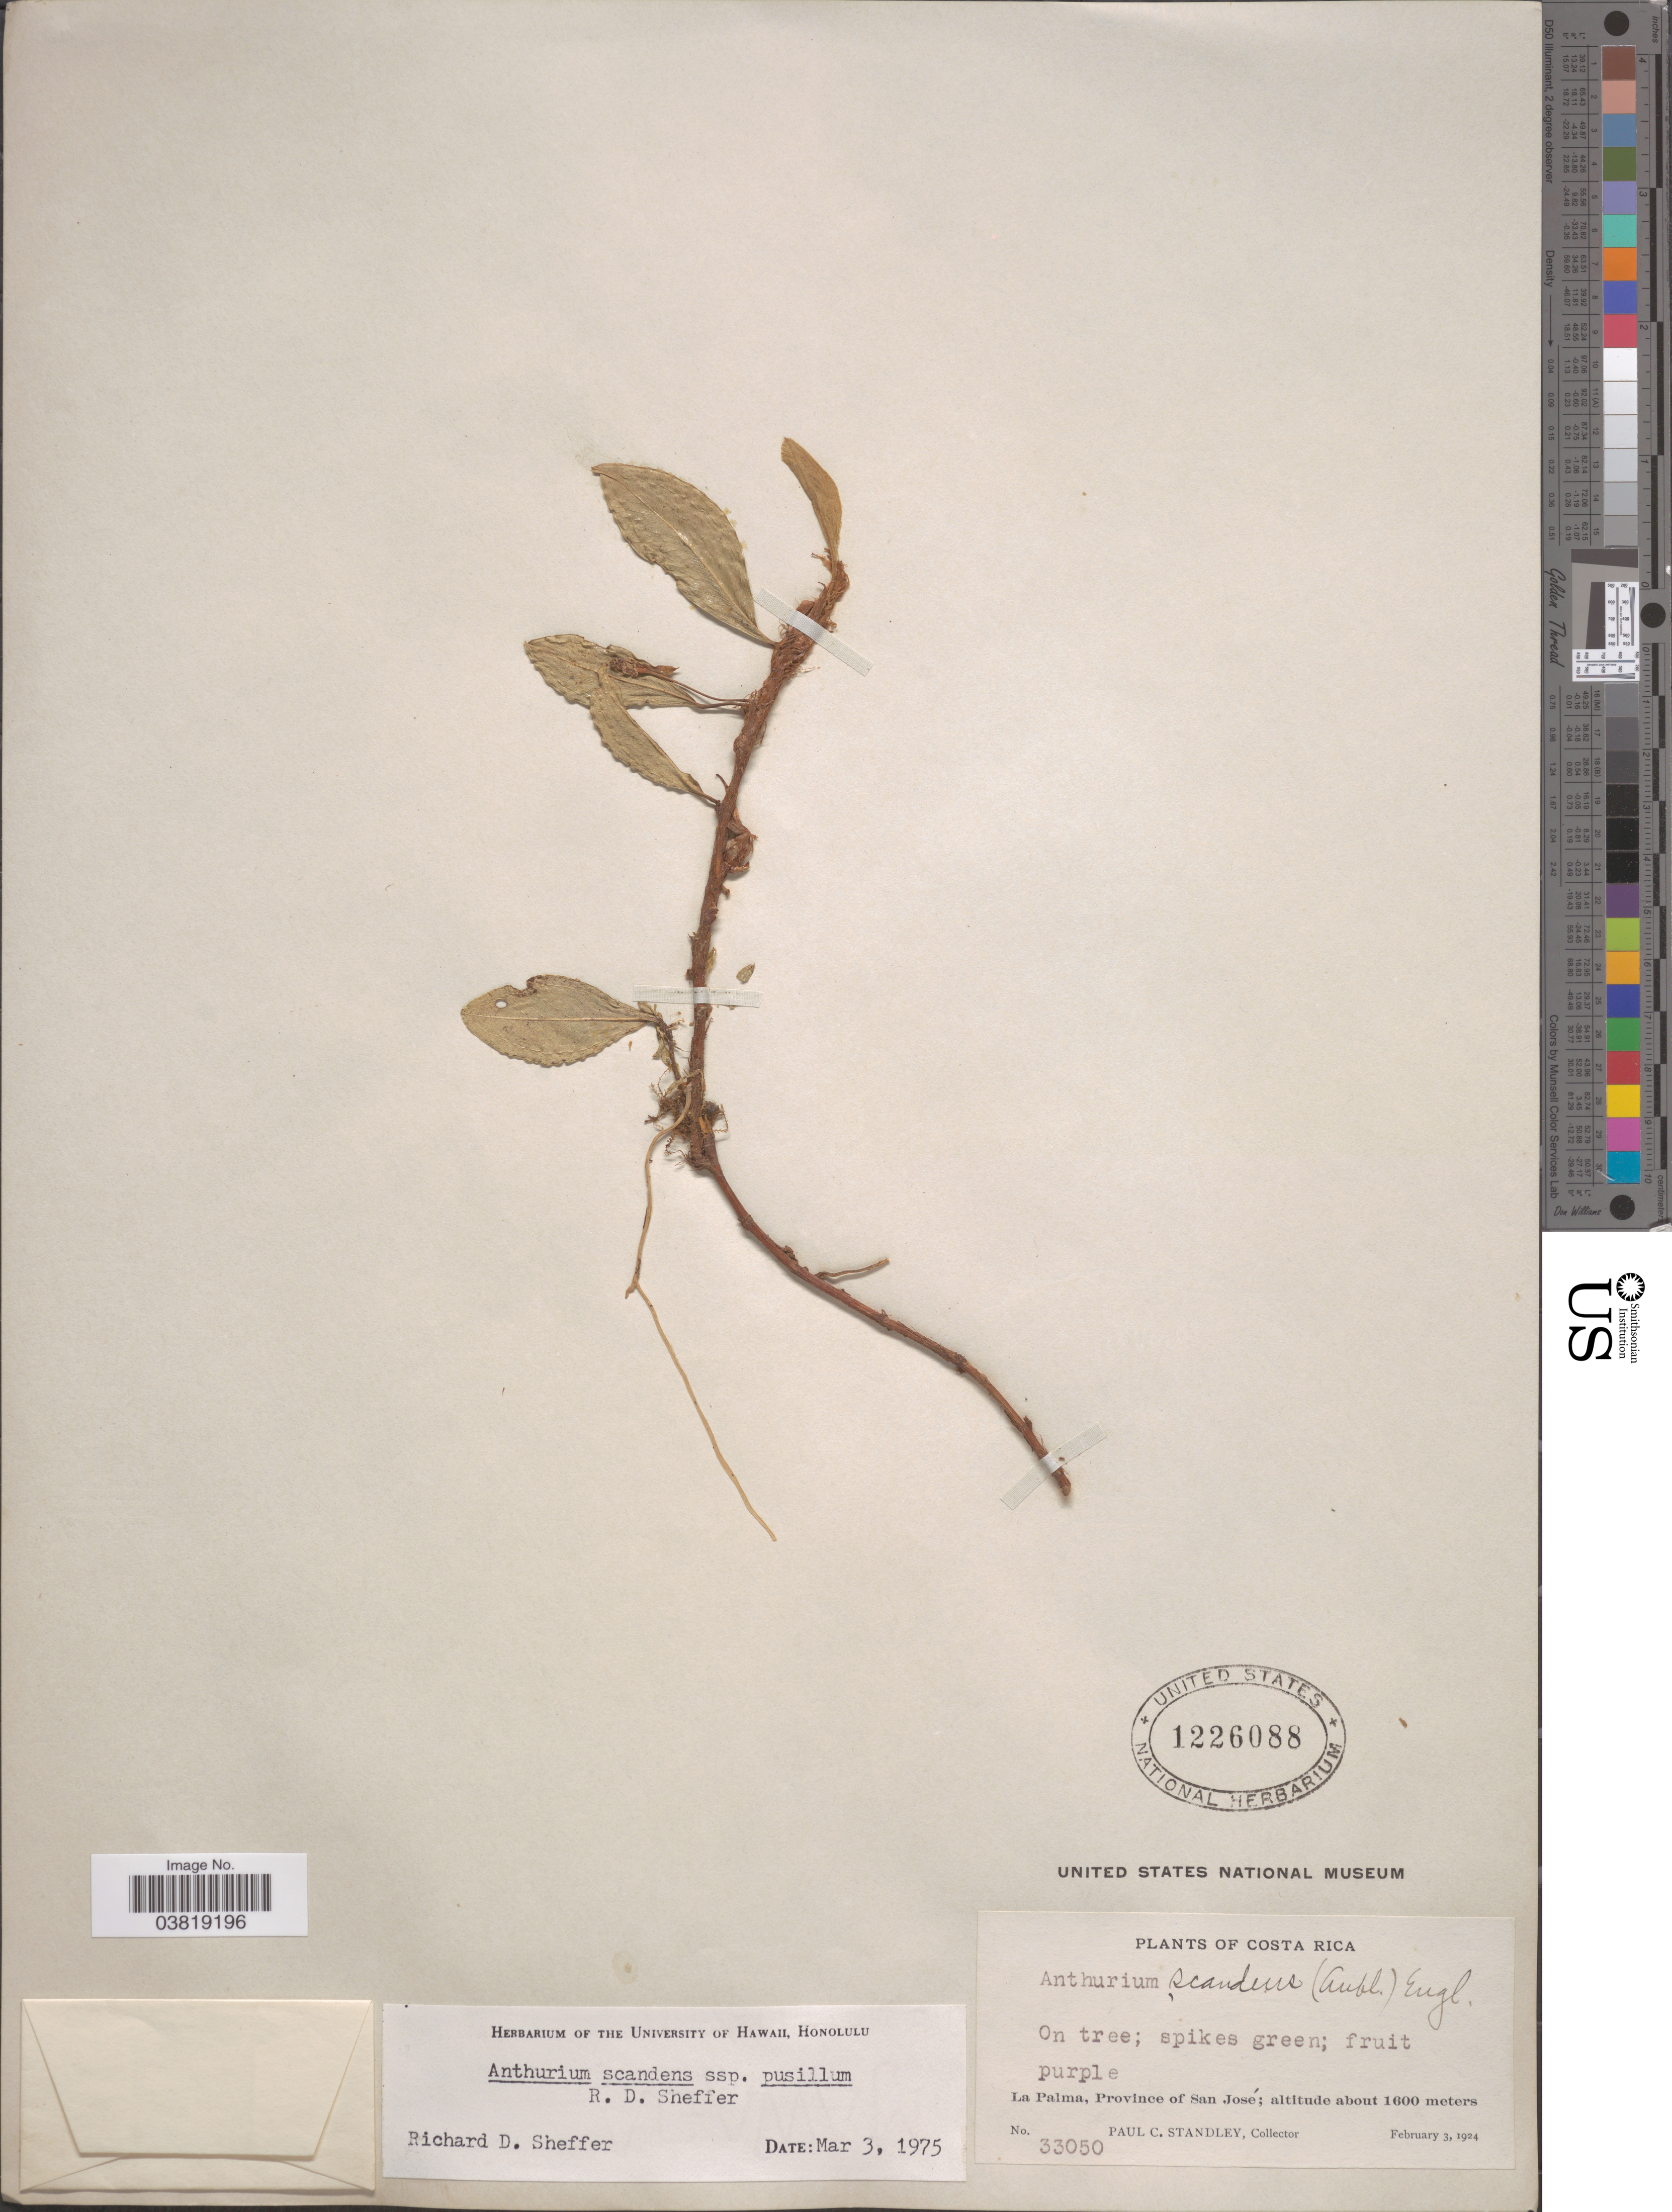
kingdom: Plantae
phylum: Tracheophyta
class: Liliopsida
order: Alismatales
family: Araceae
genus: Anthurium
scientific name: Anthurium scandens subsp. pusillum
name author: Sheffer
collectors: P. C. Standley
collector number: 33050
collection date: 1924-02-03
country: Costa Rica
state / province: San José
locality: La Palma.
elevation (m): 1600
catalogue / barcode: US 1226088